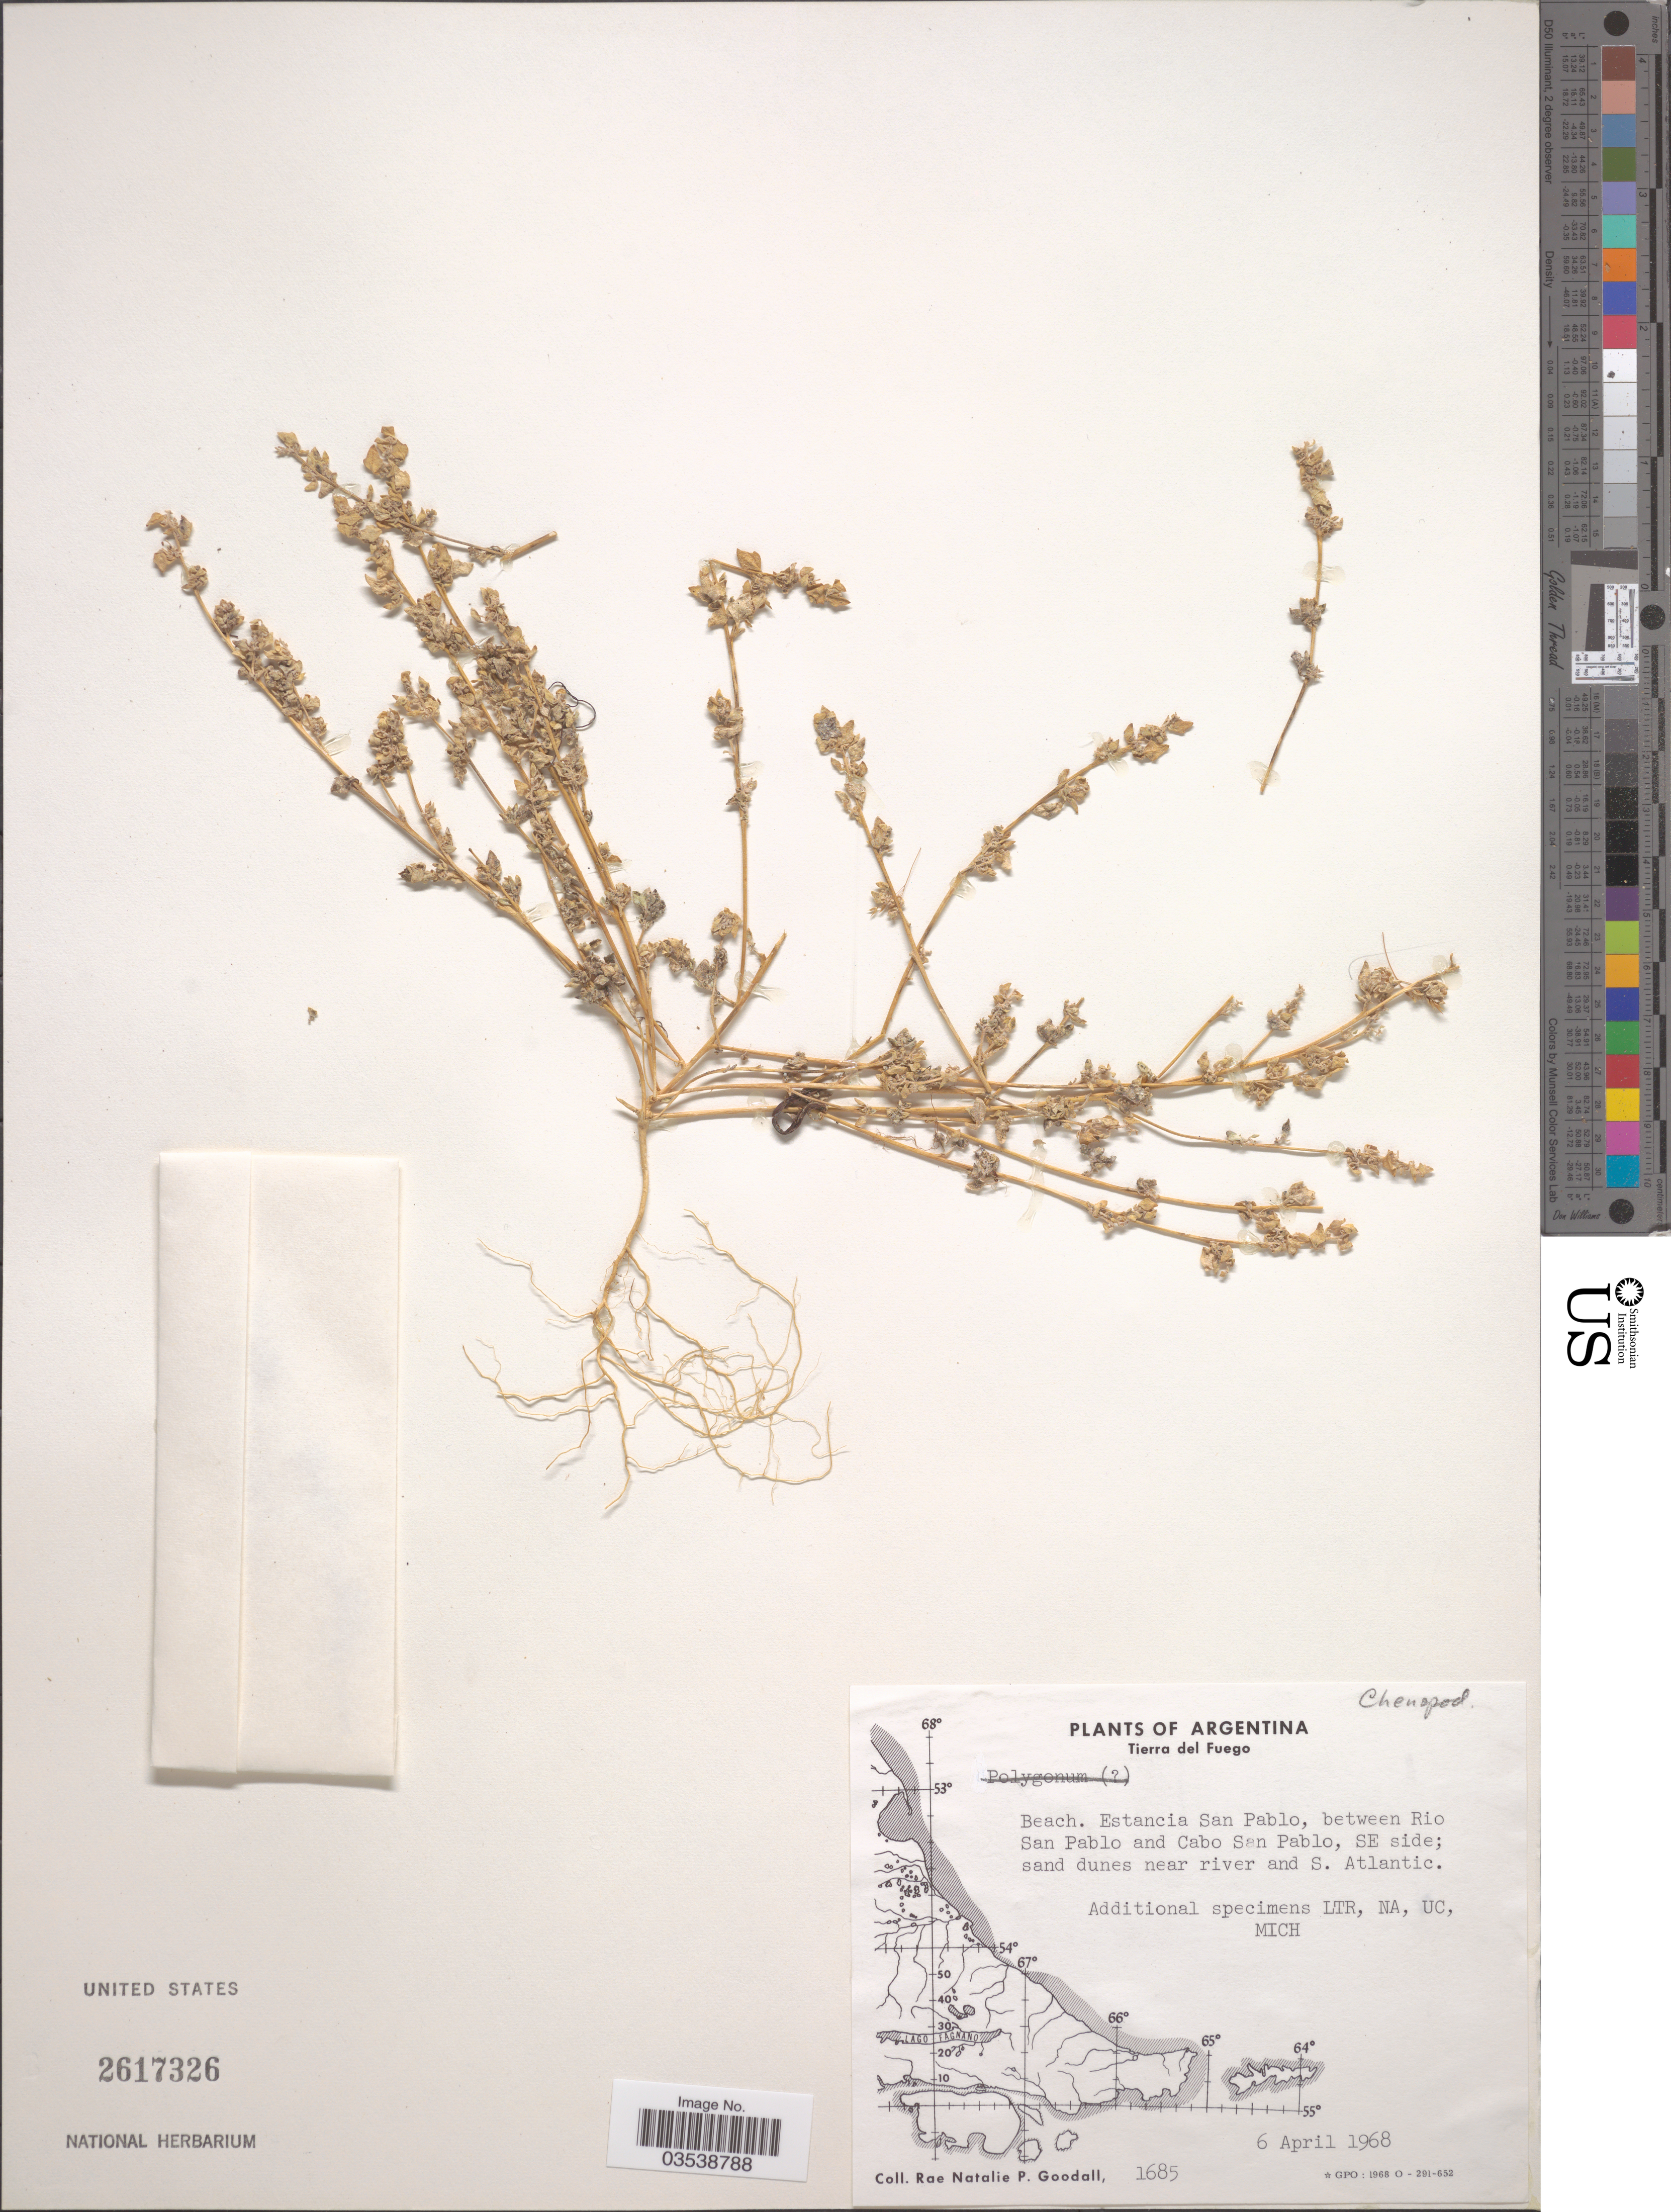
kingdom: Plantae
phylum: Tracheophyta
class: Magnoliopsida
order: Caryophyllales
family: Amaranthaceae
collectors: R. Goodall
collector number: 1685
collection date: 1968-04-06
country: Argentina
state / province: Tierra del Fuego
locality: Beach. Estancia San Pablo, between Rio San Pablo and Cabo San Pablo, SE side; sand dunes near river and S. Atlantic.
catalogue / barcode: US 2617326